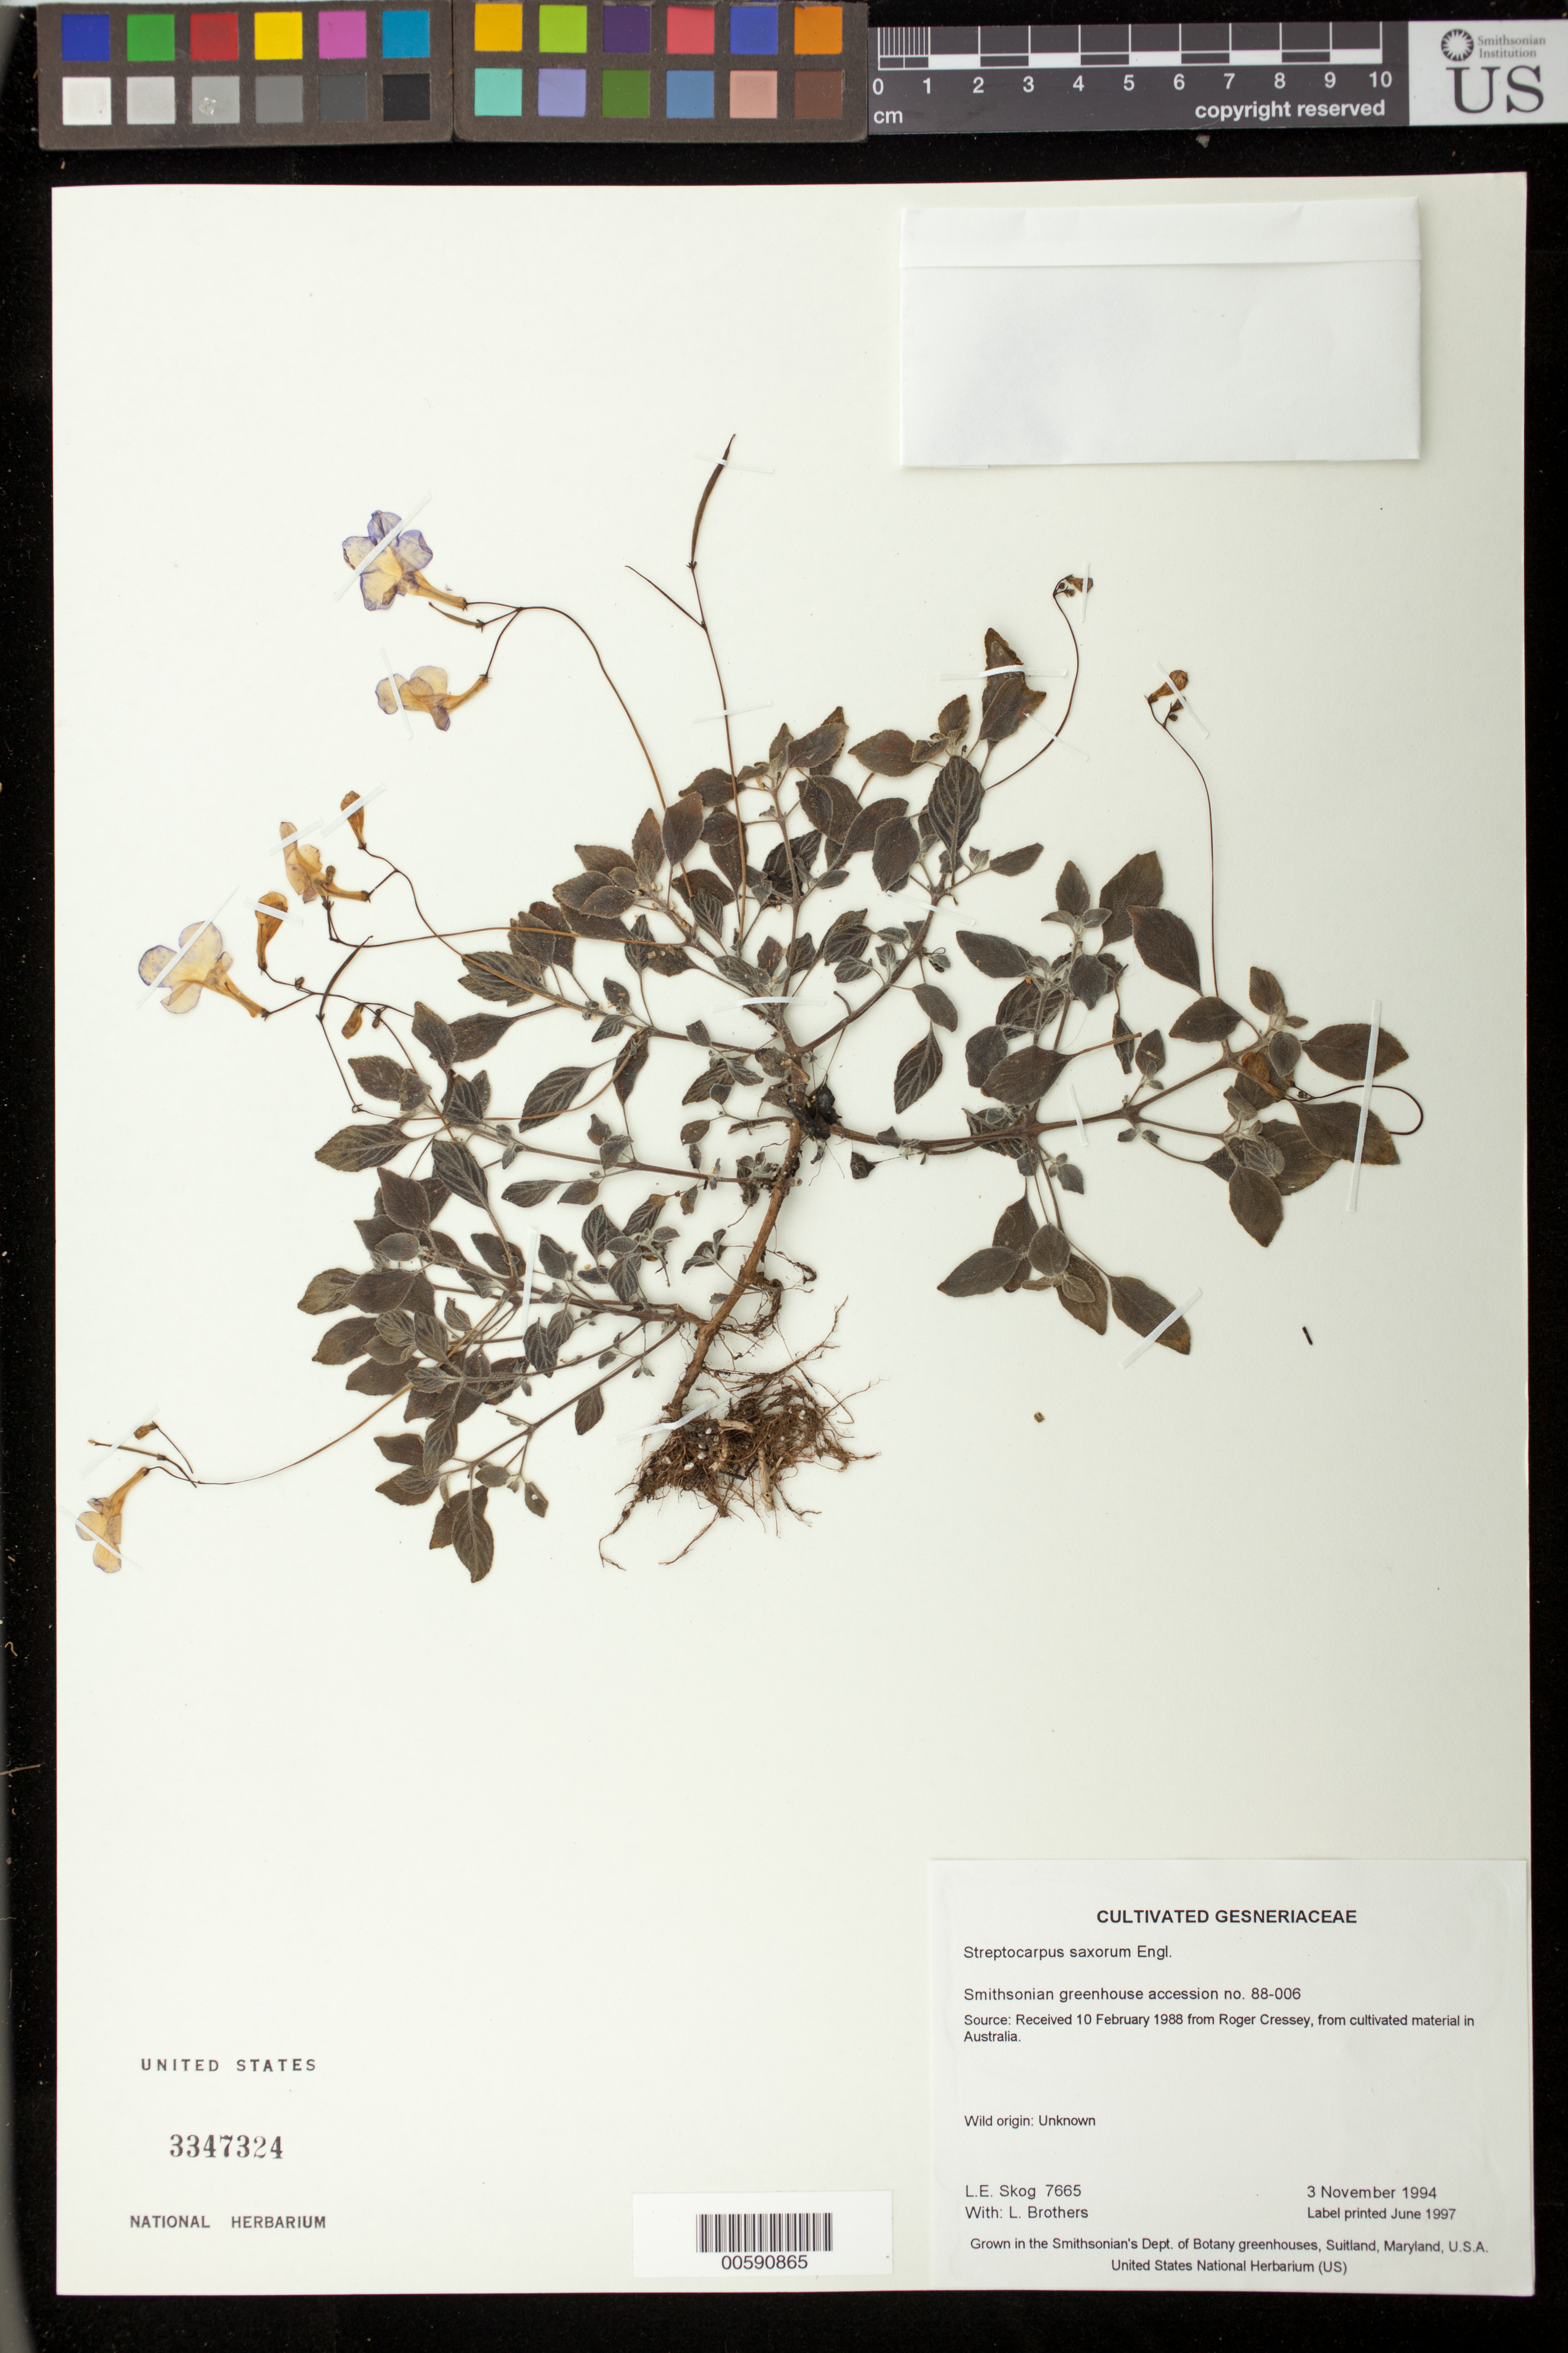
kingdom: Plantae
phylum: Tracheophyta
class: Magnoliopsida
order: Lamiales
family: Gesneriaceae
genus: Streptocarpus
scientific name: Streptocarpus saxorum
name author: Engl.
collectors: L. E. Skog & L. Brothers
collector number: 7665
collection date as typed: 03 Nov 1994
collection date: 1994-11-03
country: United States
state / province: Maryland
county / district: Prince George's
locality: Grown in the Smithsonian's Dept. of Botany greenhouses, Suitland, Maryland, U.S.A.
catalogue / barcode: US 3347324